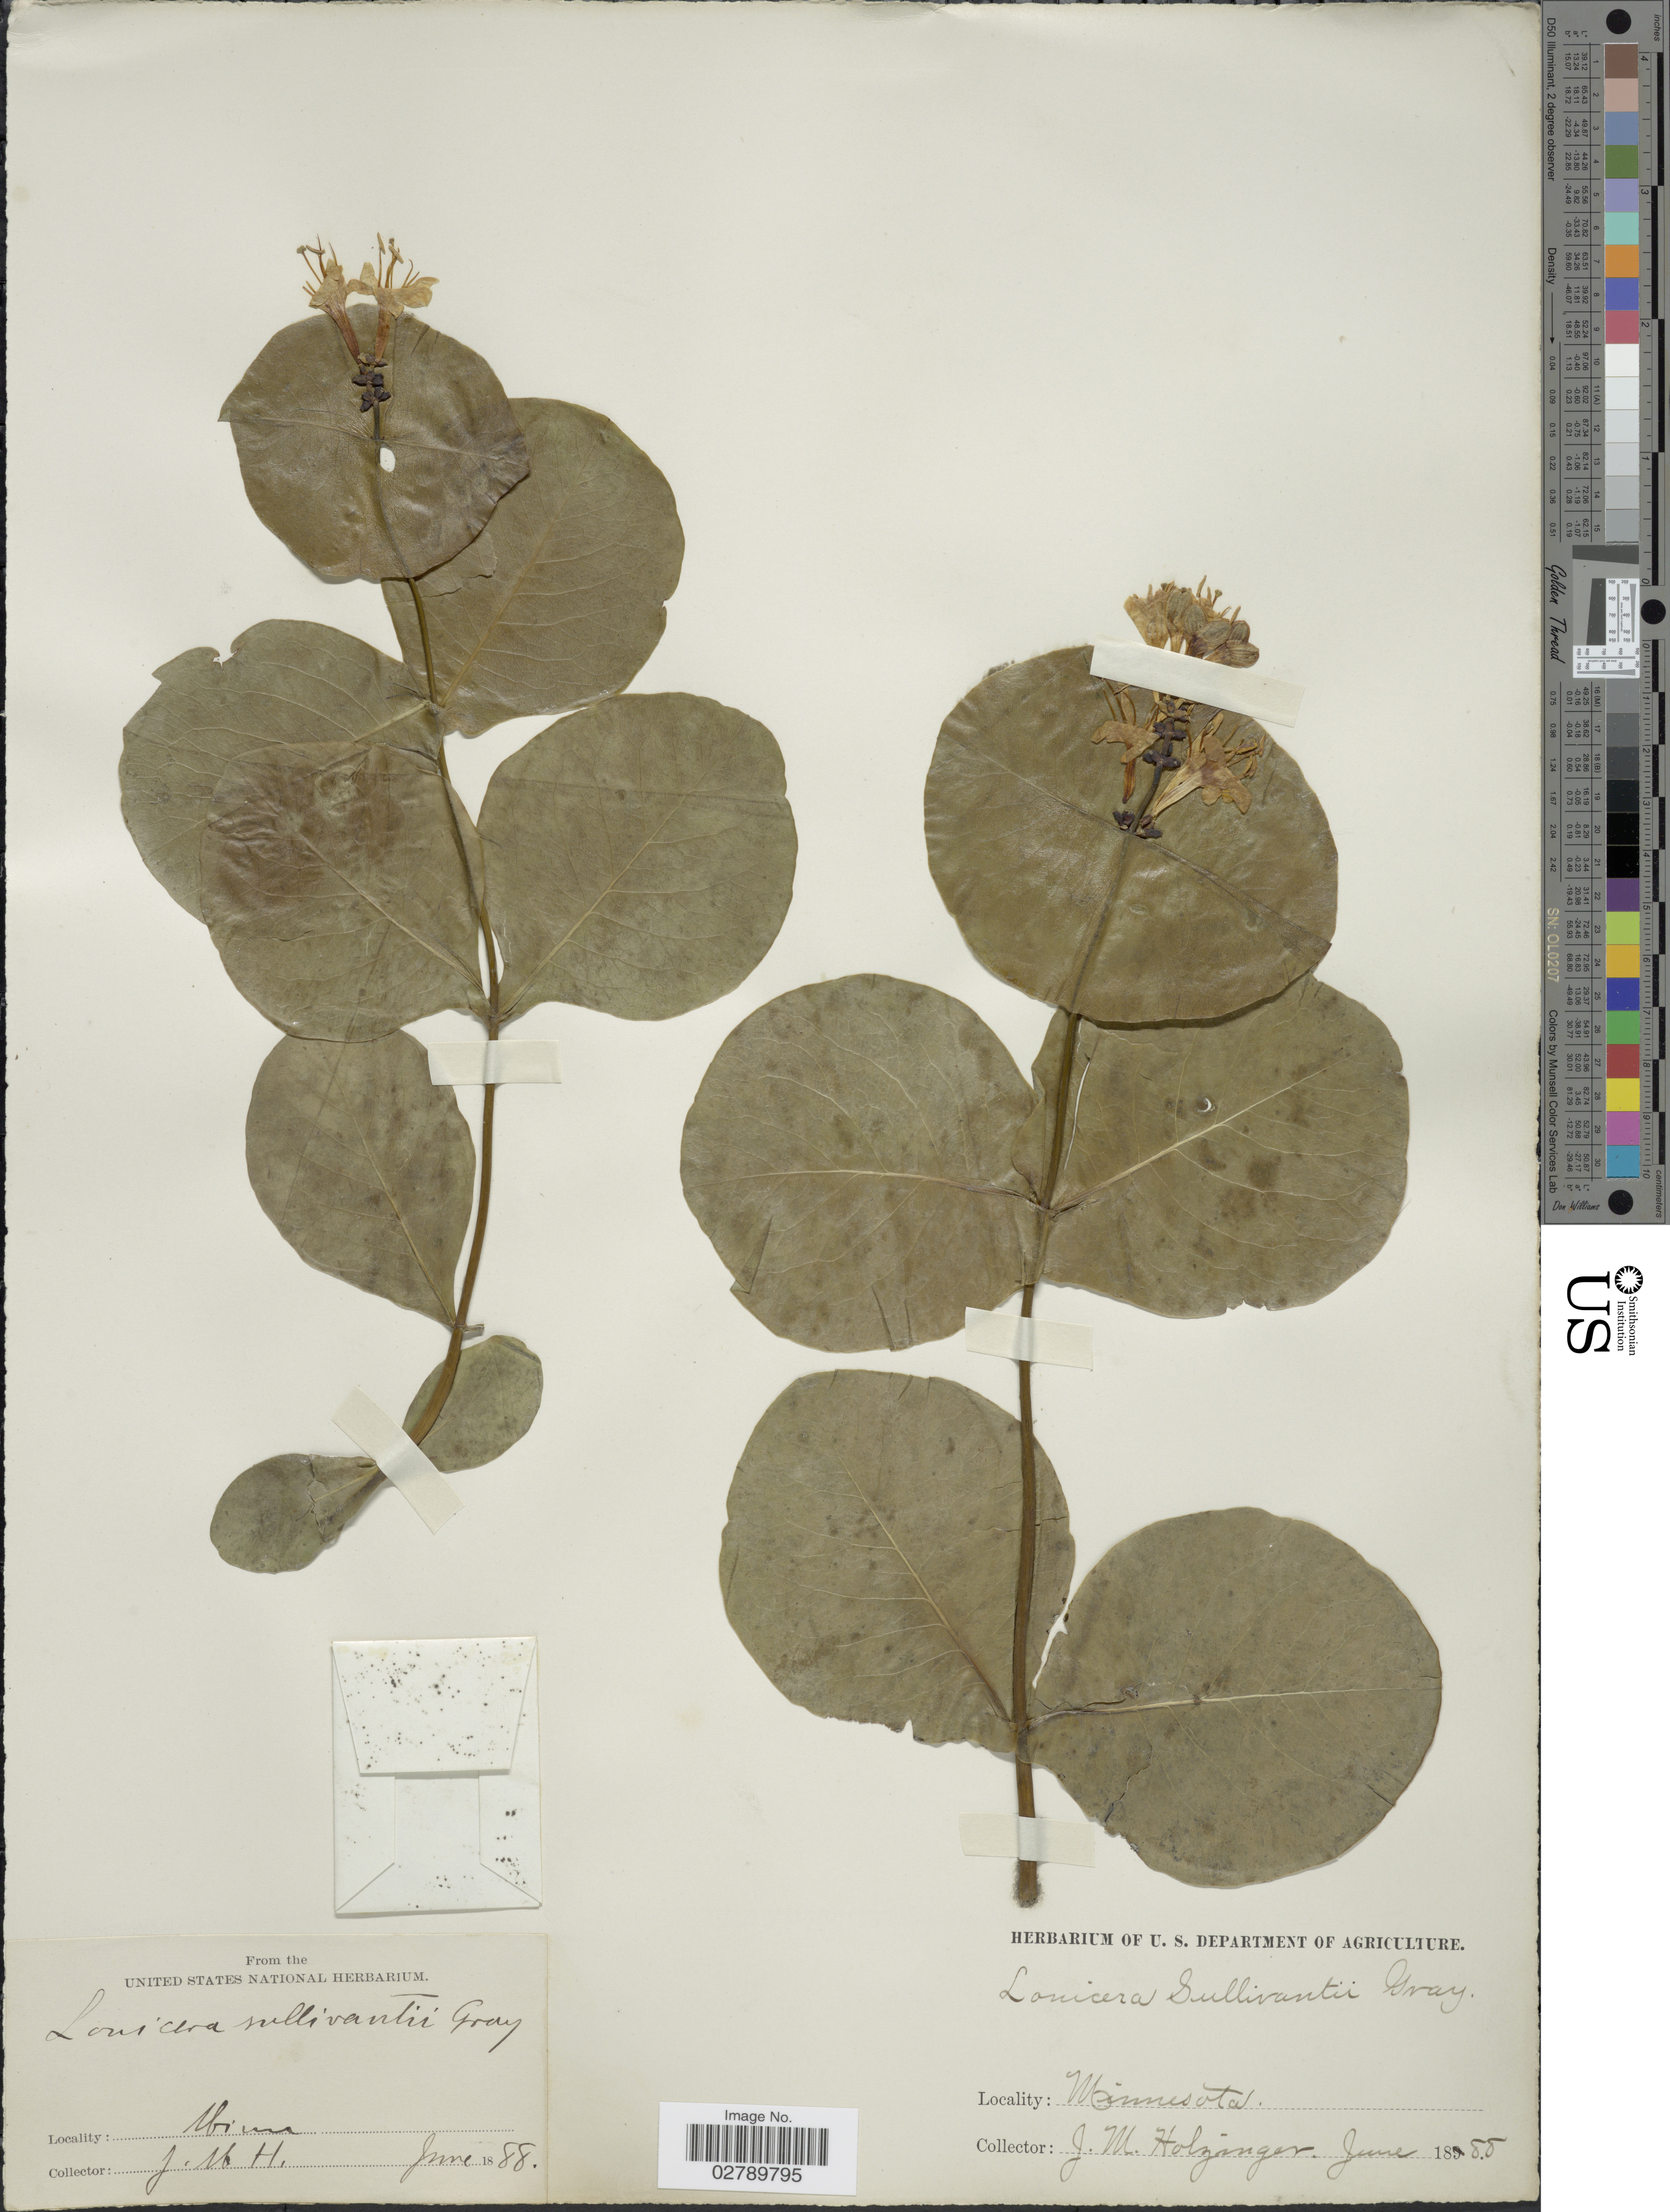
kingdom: Plantae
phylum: Tracheophyta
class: Magnoliopsida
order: Dipsacales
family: Caprifoliaceae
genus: Lonicera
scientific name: Lonicera prolifera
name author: (O. Kirchner) Booth ex Rehder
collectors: J. M. Holzinger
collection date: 1888-06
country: United States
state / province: Minnesota